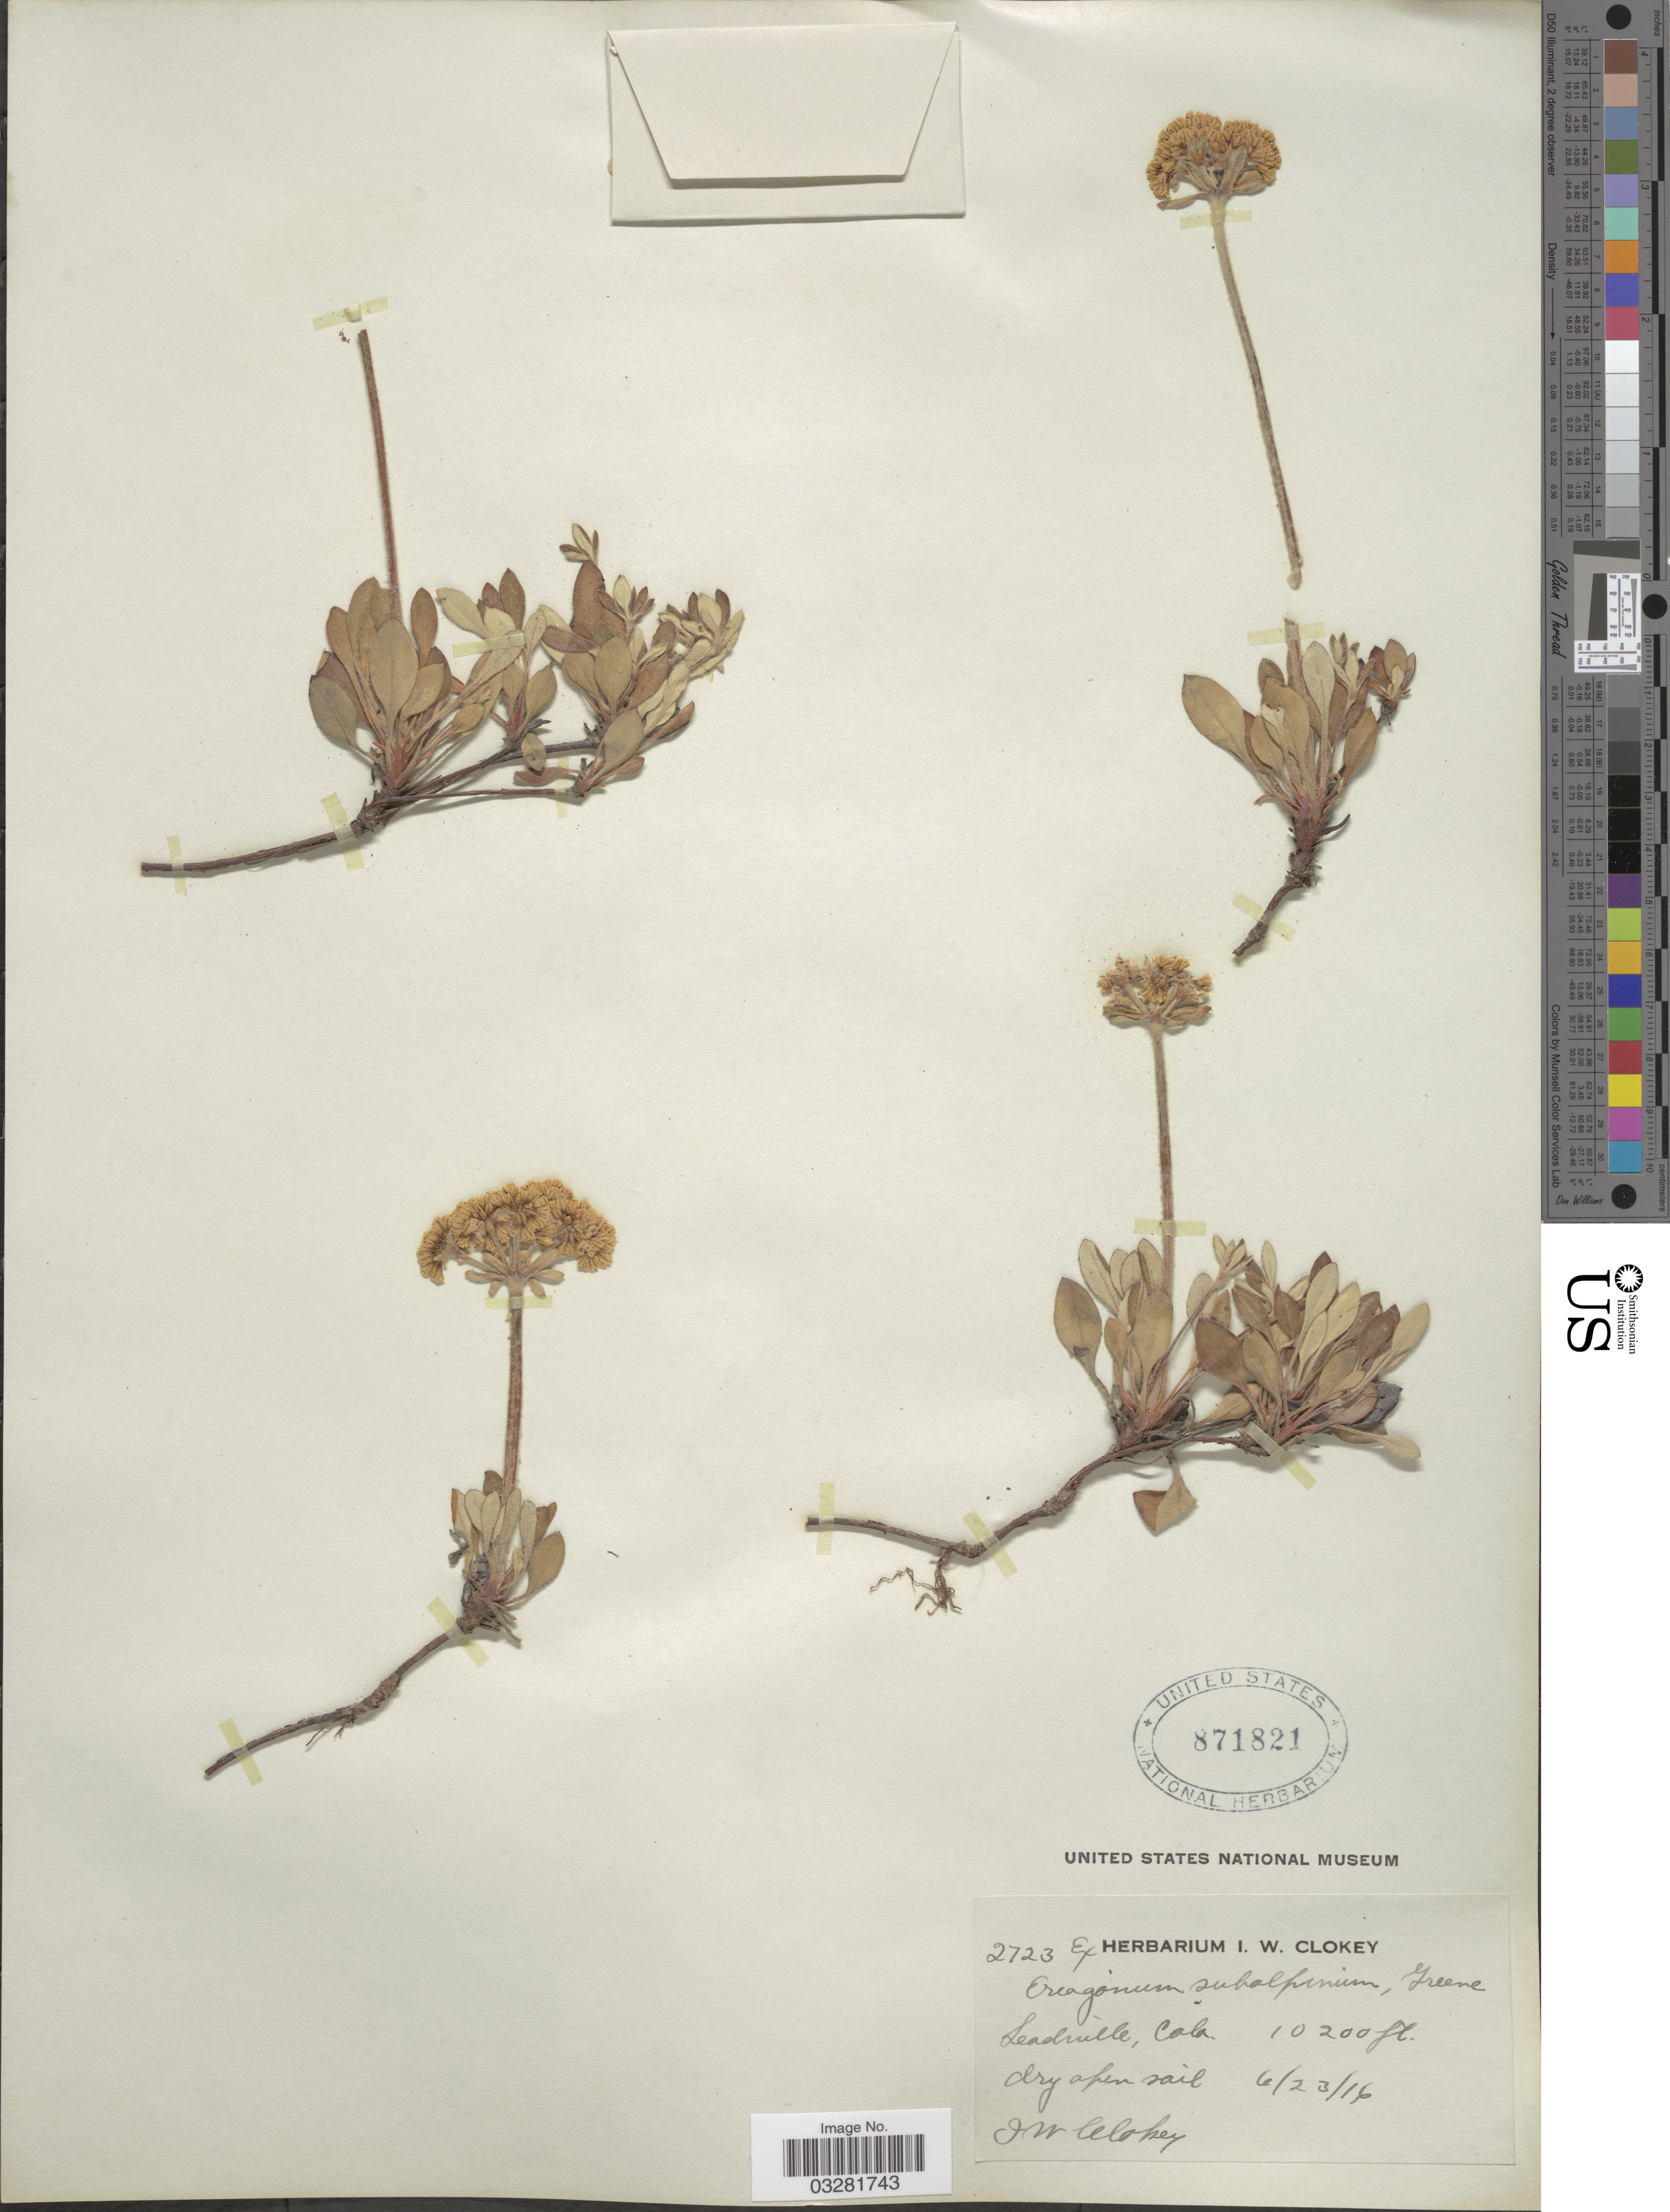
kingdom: Plantae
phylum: Tracheophyta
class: Magnoliopsida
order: Caryophyllales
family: Polygonaceae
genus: Eriogonum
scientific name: Eriogonum umbellatum var. subalpinum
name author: M.E. Jones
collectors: I. W. Clokey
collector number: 2723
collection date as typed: Transcribed d/m/y: 23/6/16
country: United States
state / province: Colorado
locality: Leadville.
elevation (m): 3109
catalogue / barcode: US 871821